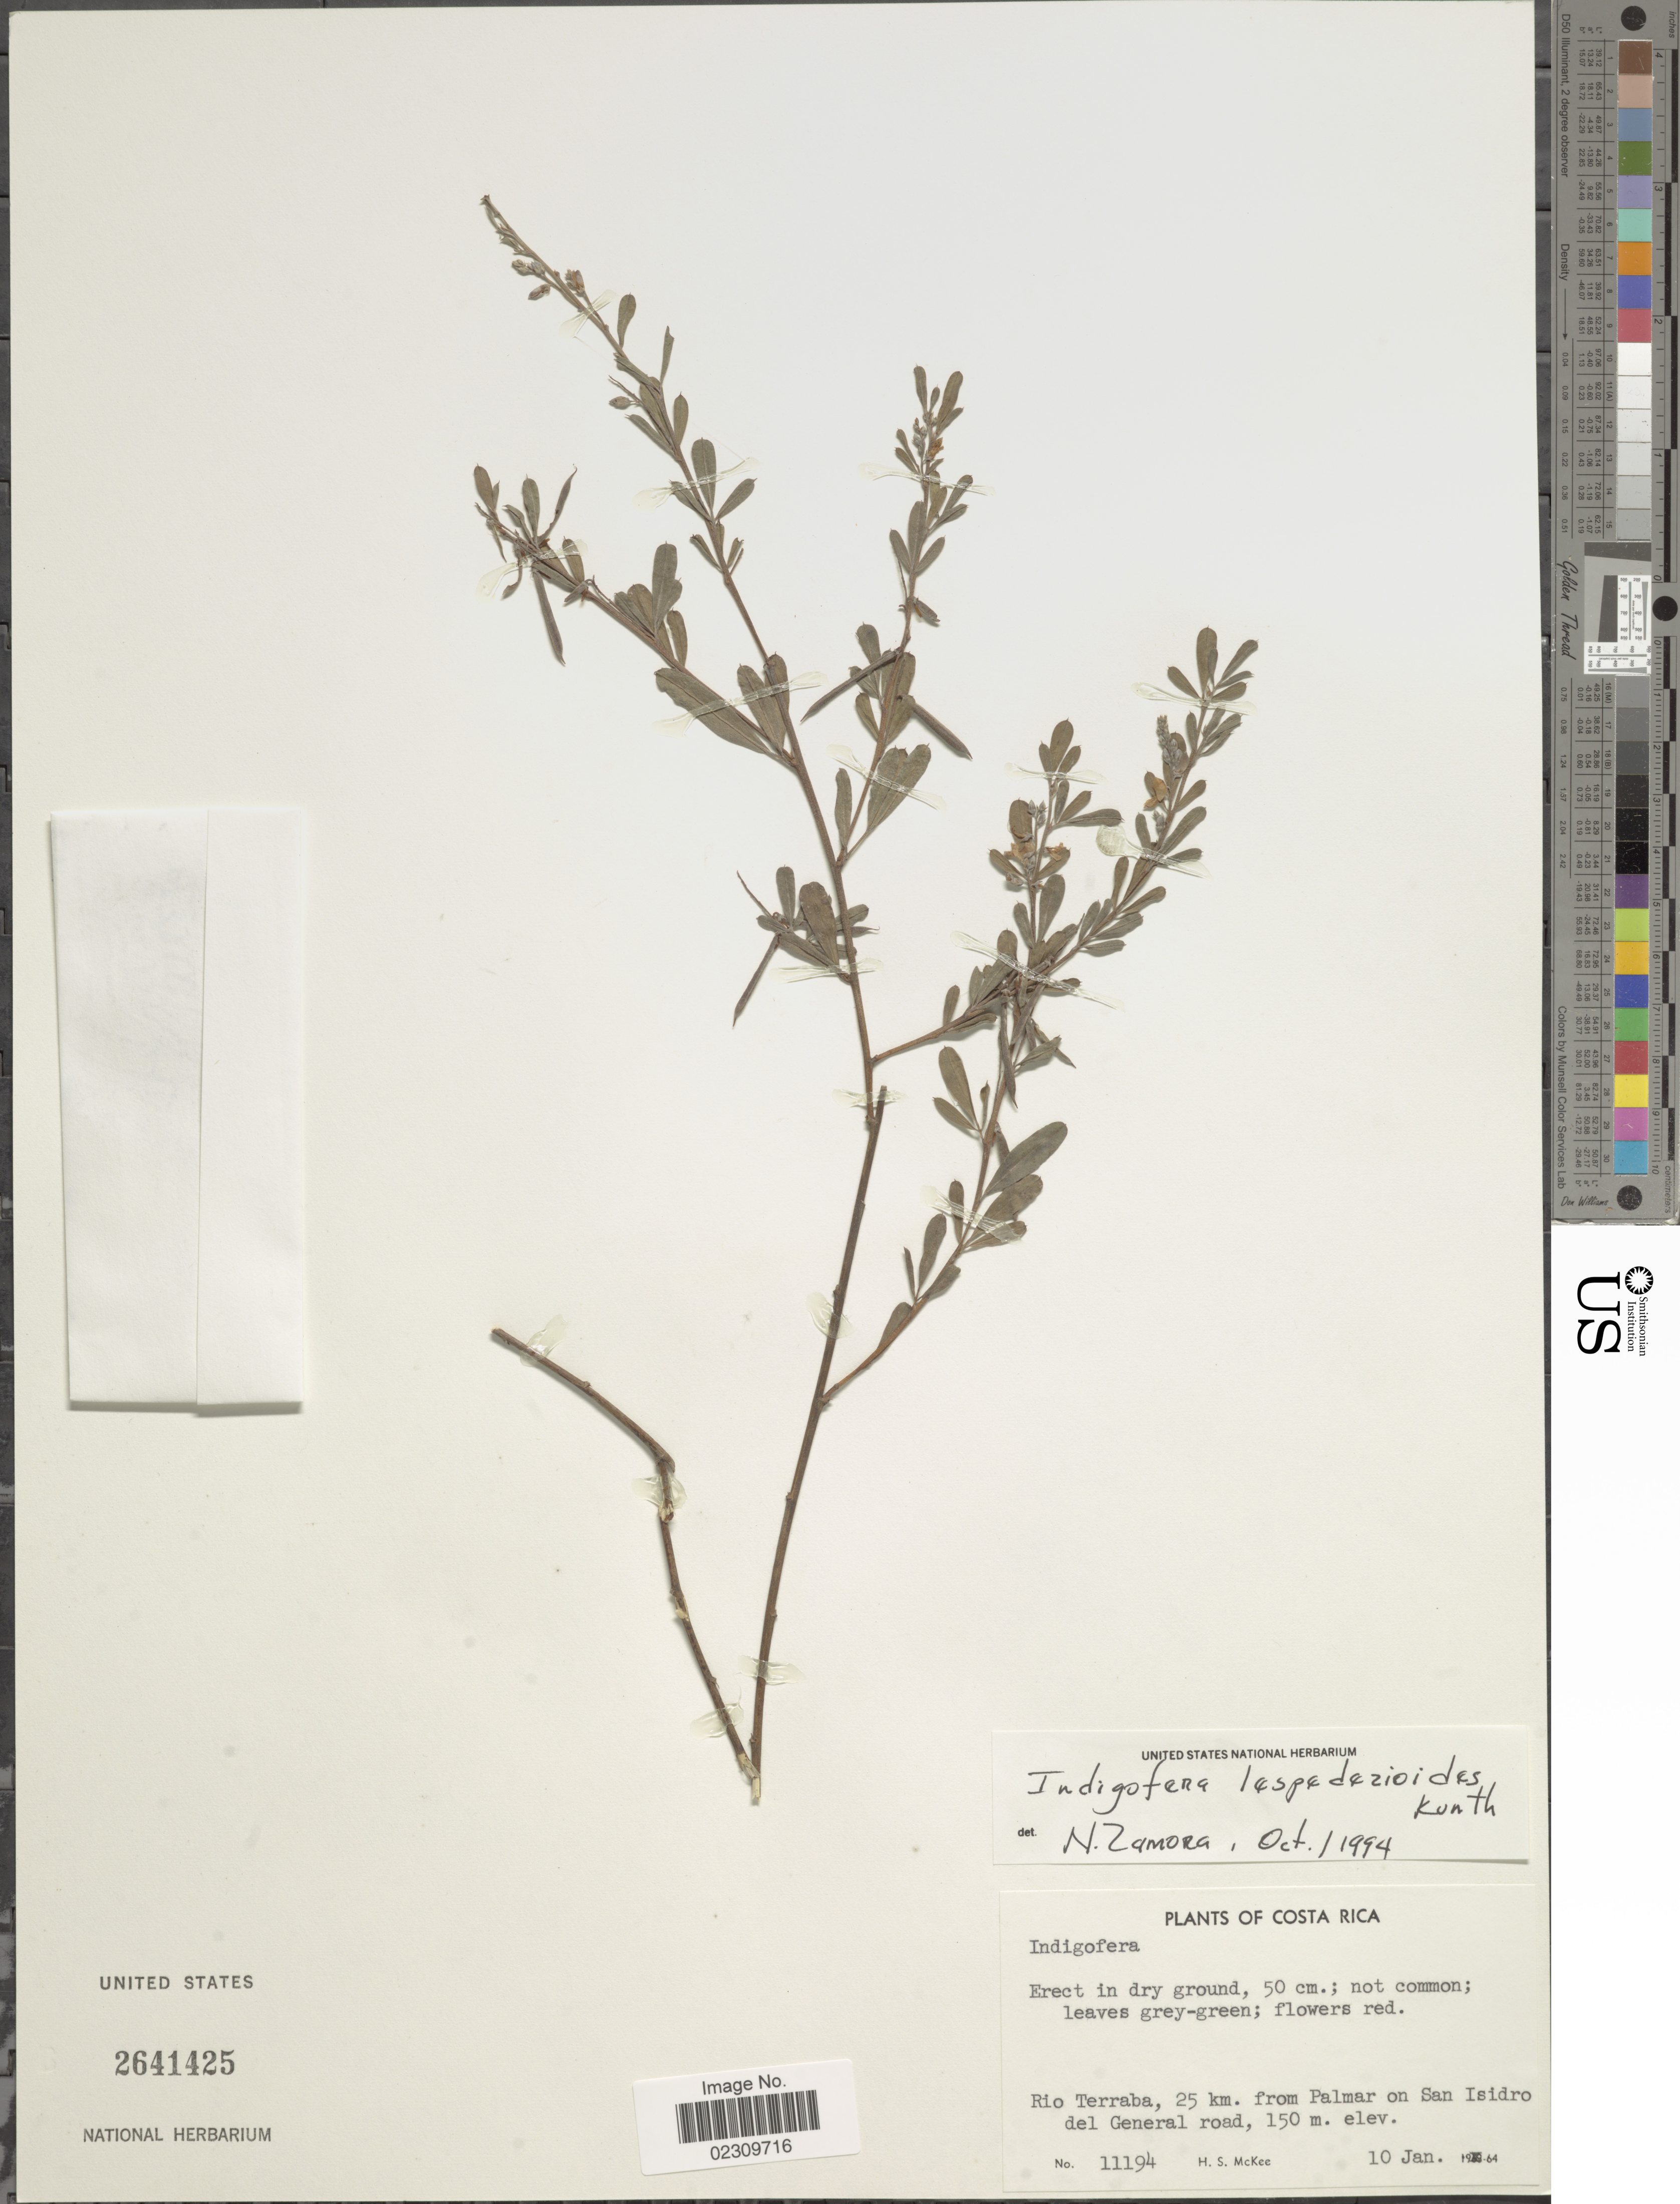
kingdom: Plantae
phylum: Tracheophyta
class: Magnoliopsida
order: Fabales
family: Fabaceae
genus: Indigofera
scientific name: Indigofera lespedezioides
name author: Kunth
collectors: H. S. McKee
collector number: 11194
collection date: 1964-01-10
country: Costa Rica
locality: Rio Terraba, 25 km. from Palmar on San Isidro del General road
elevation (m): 150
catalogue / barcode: US 2641425